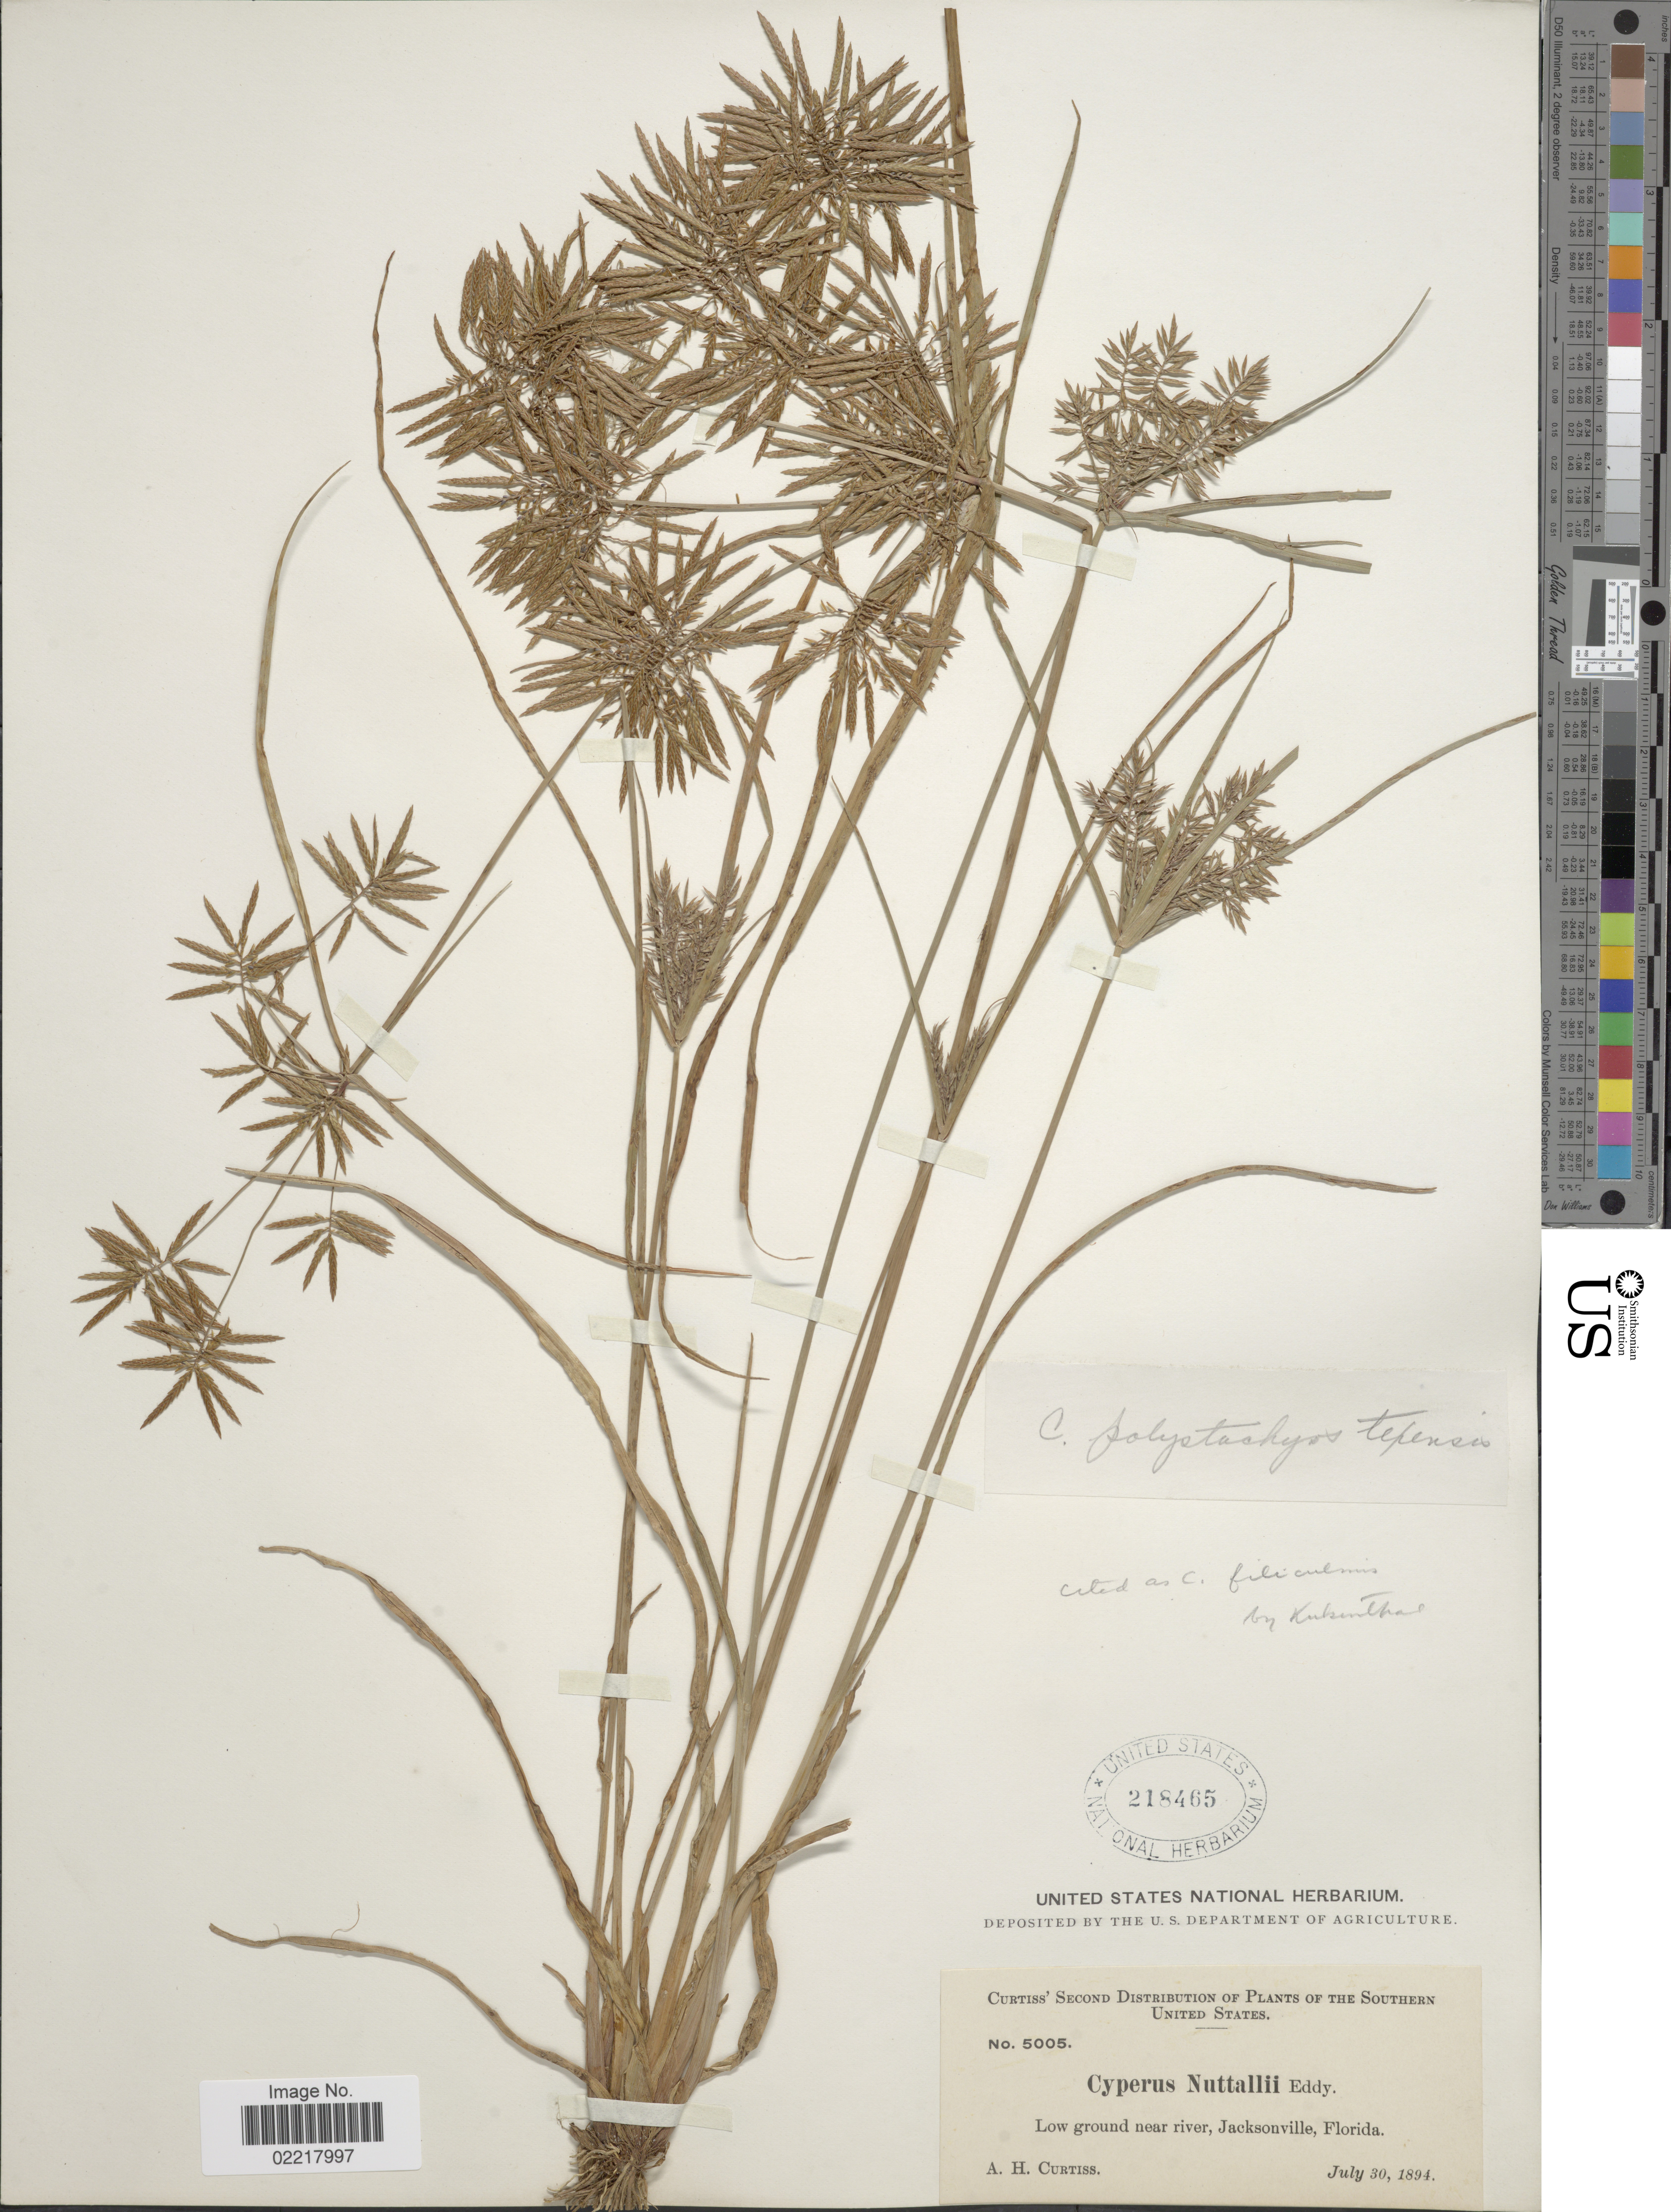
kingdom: Plantae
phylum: Tracheophyta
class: Liliopsida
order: Poales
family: Cyperaceae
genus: Cyperus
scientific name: Cyperus polystachyos var. texensis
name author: (Torr.) Fernald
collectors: A. H. Curtiss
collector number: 5005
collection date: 1894-07-30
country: United States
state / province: Florida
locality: The Southern United States, Low ground near river, Jacksonville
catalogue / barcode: US 218465